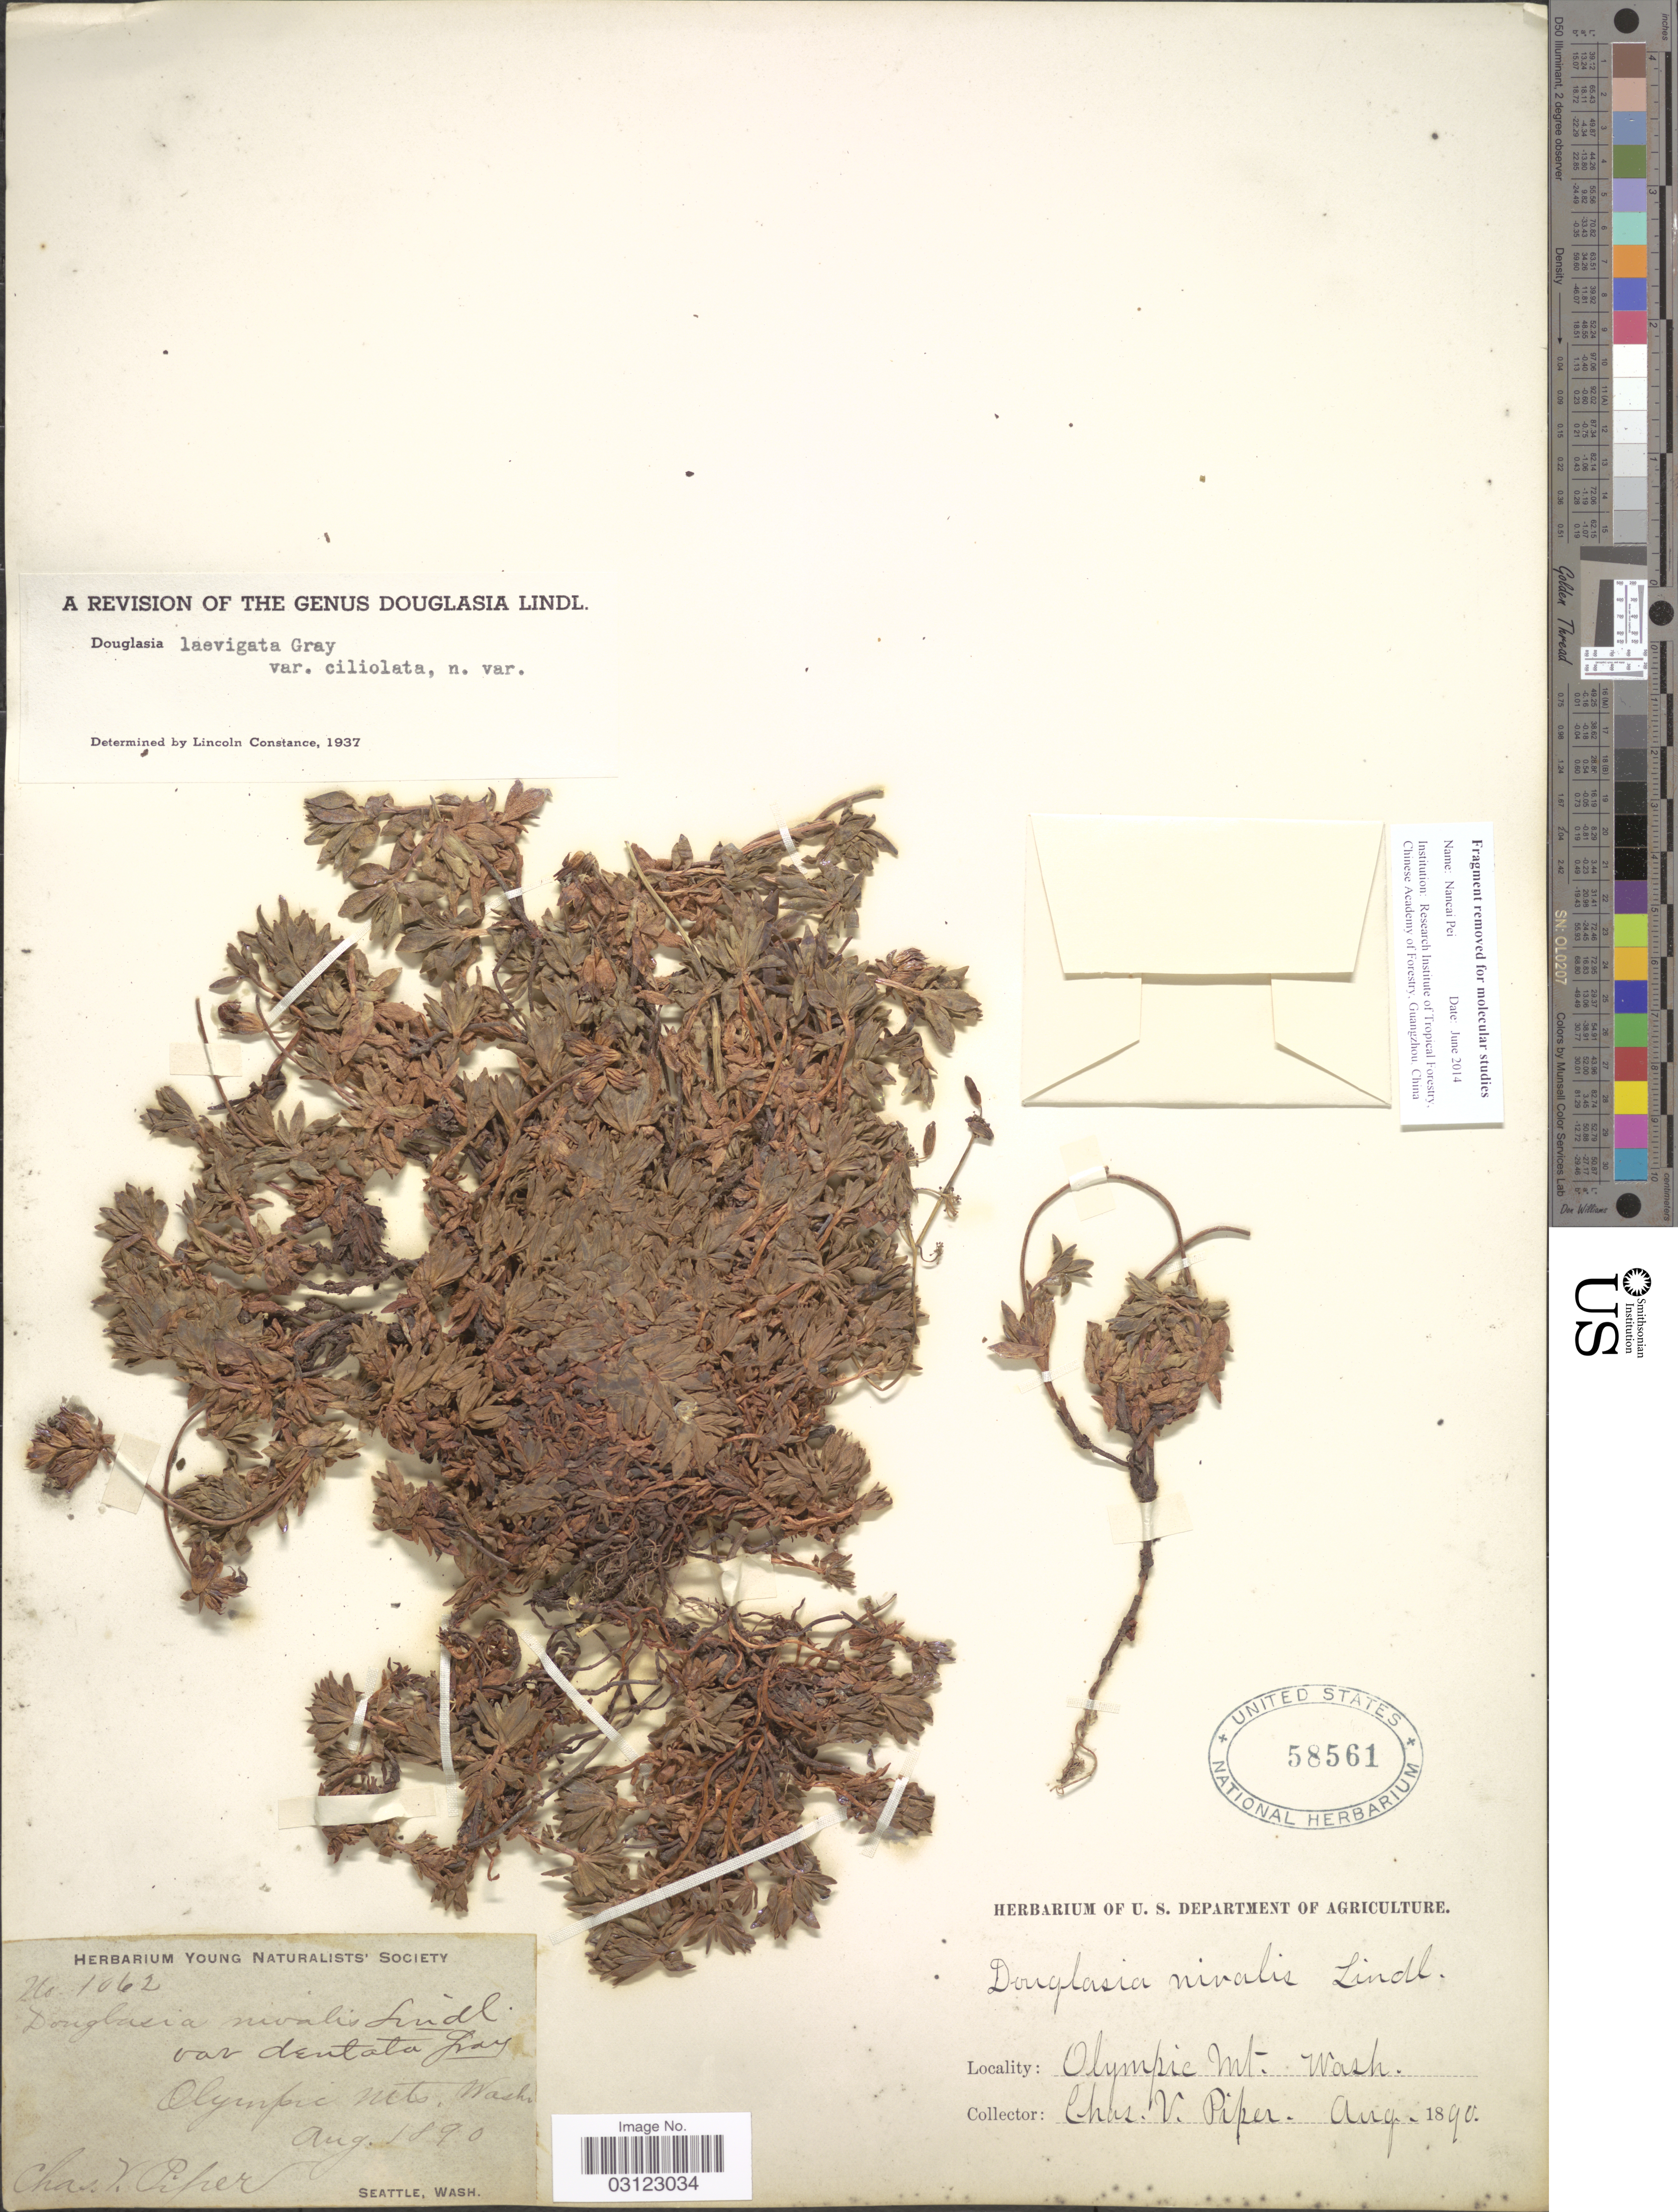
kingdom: Plantae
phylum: Tracheophyta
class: Magnoliopsida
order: Ericales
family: Primulaceae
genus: Douglasia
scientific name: Douglasia laevigata var. ciliolata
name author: Constance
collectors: C. V. Piper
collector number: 1062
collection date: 1890-08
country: United States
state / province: Washington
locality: Olympic Mt. Wash.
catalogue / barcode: US 58561